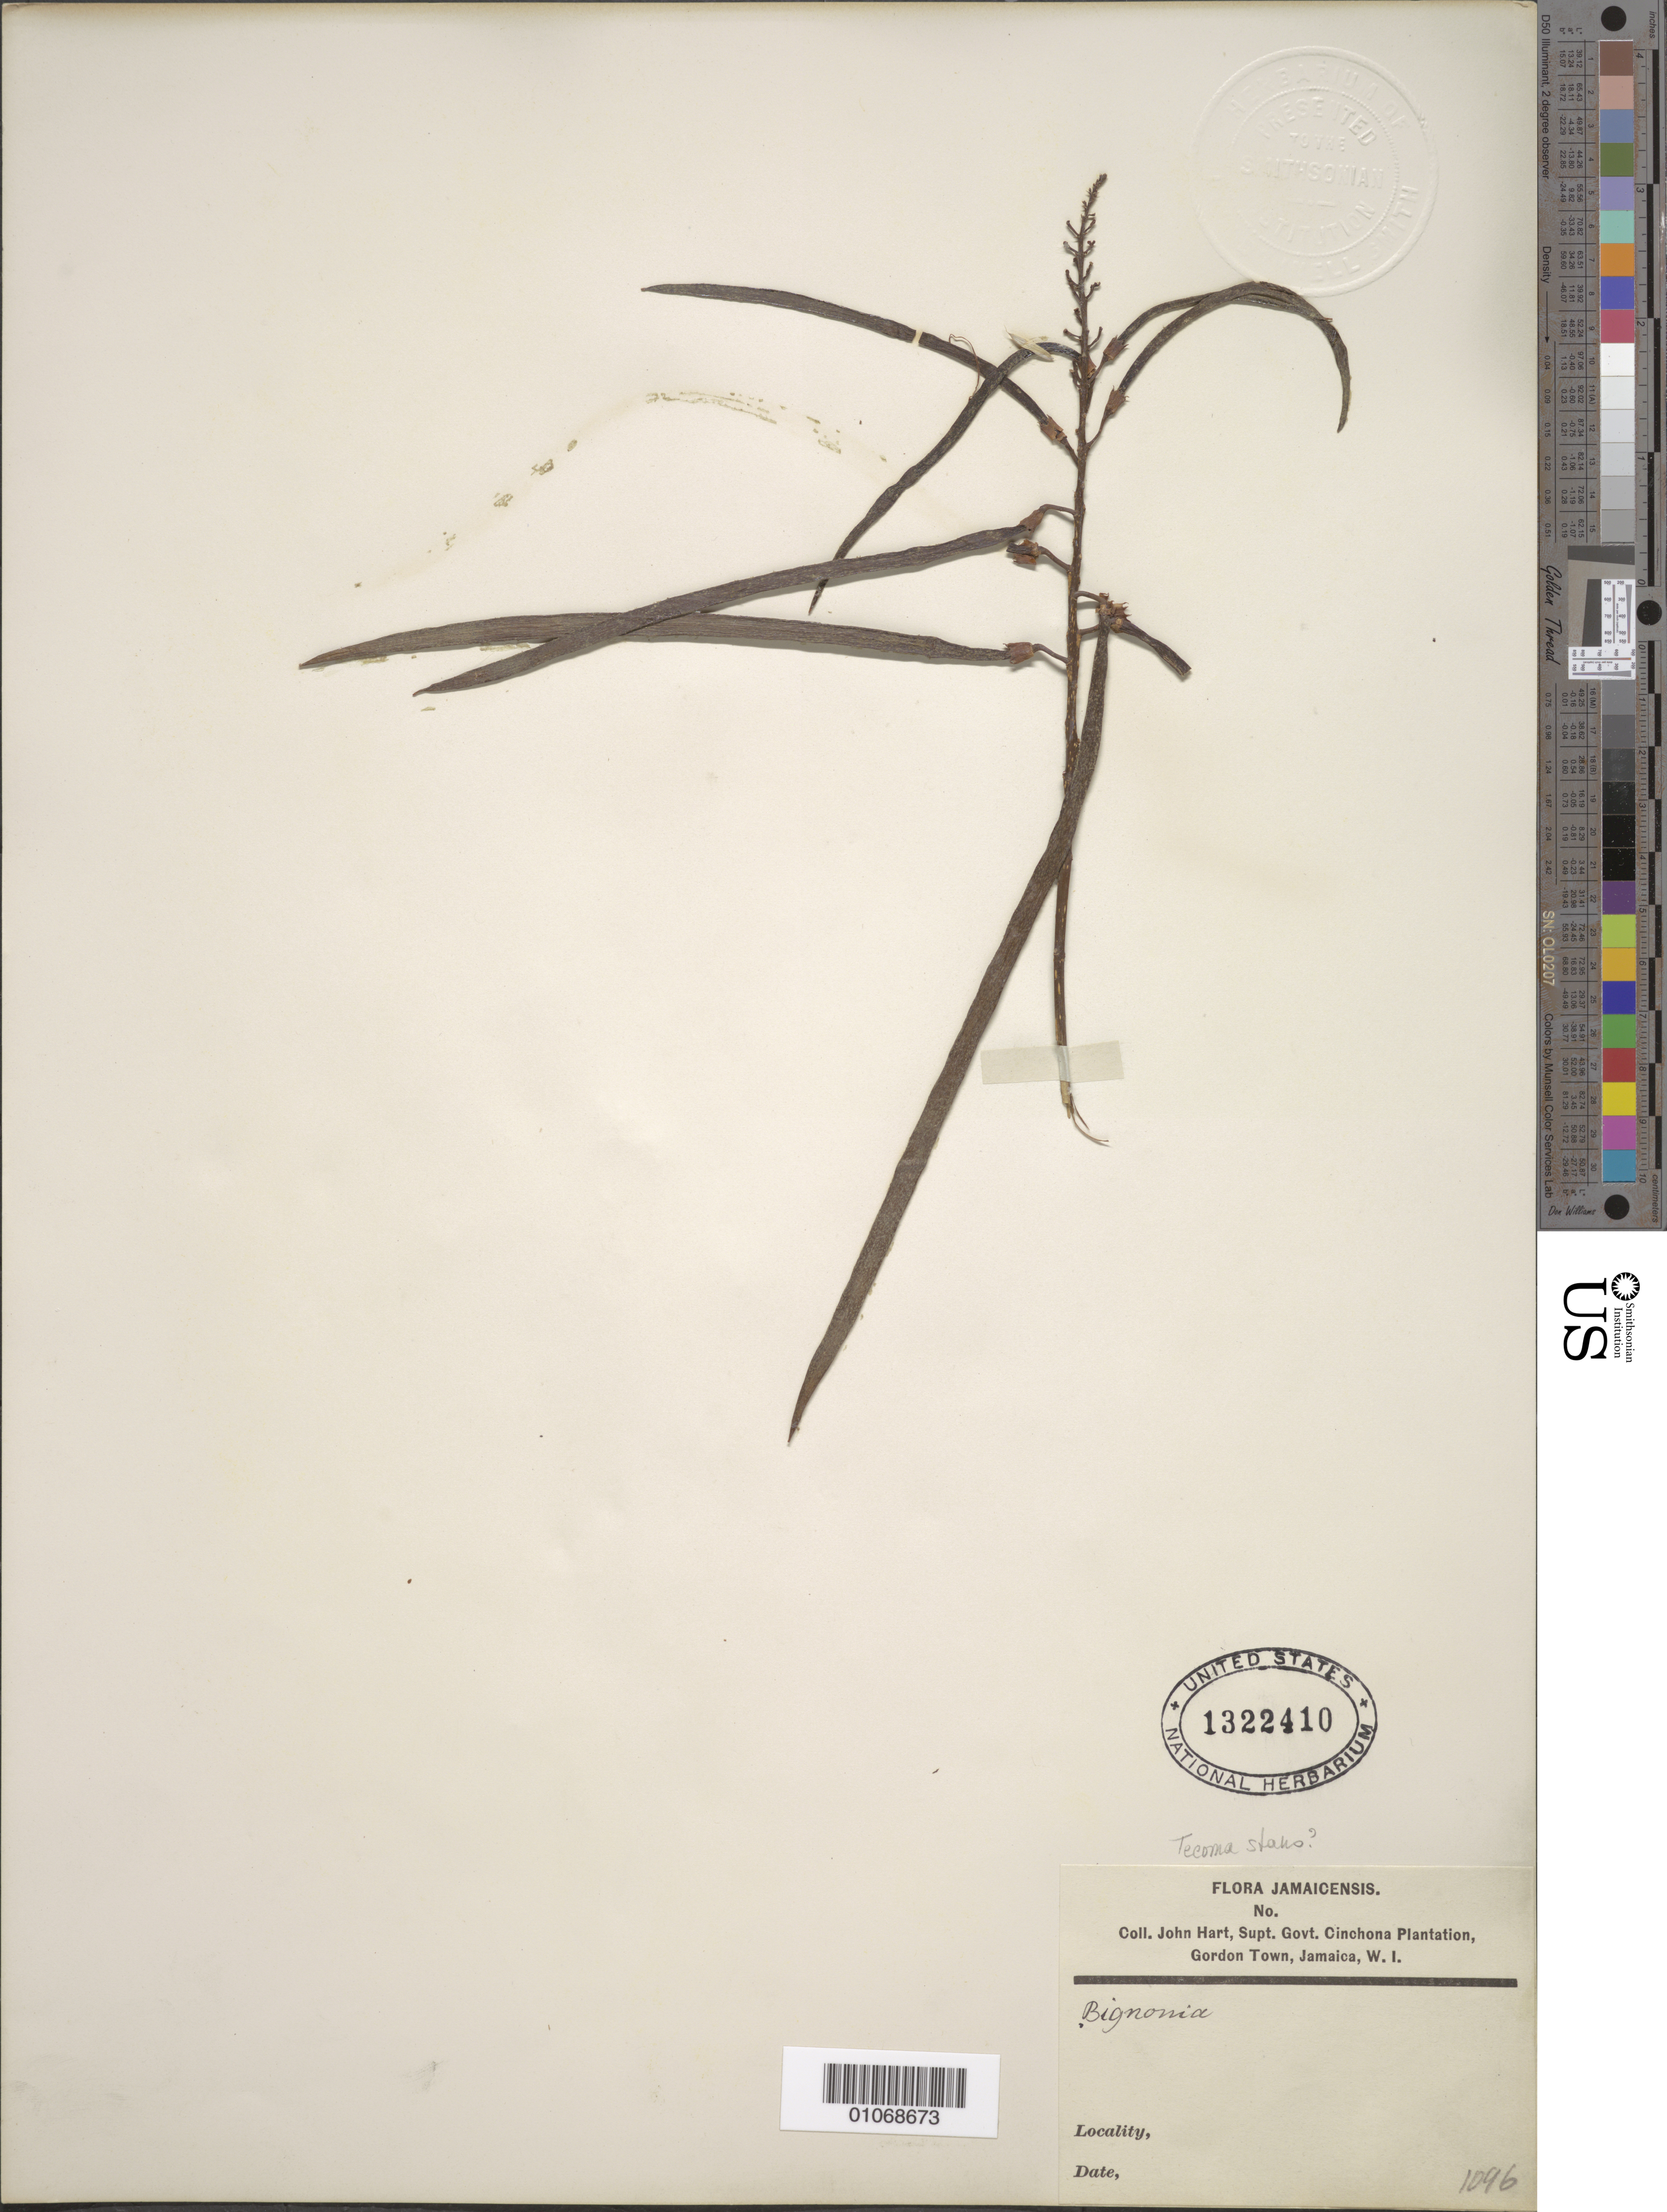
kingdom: Plantae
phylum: Tracheophyta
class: Magnoliopsida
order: Lamiales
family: Bignoniaceae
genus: Tecoma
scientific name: Tecoma stans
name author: (L.) Juss. ex Kunth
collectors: J. Hart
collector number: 1096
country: Jamaica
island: Jamaica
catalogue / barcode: US 1322410